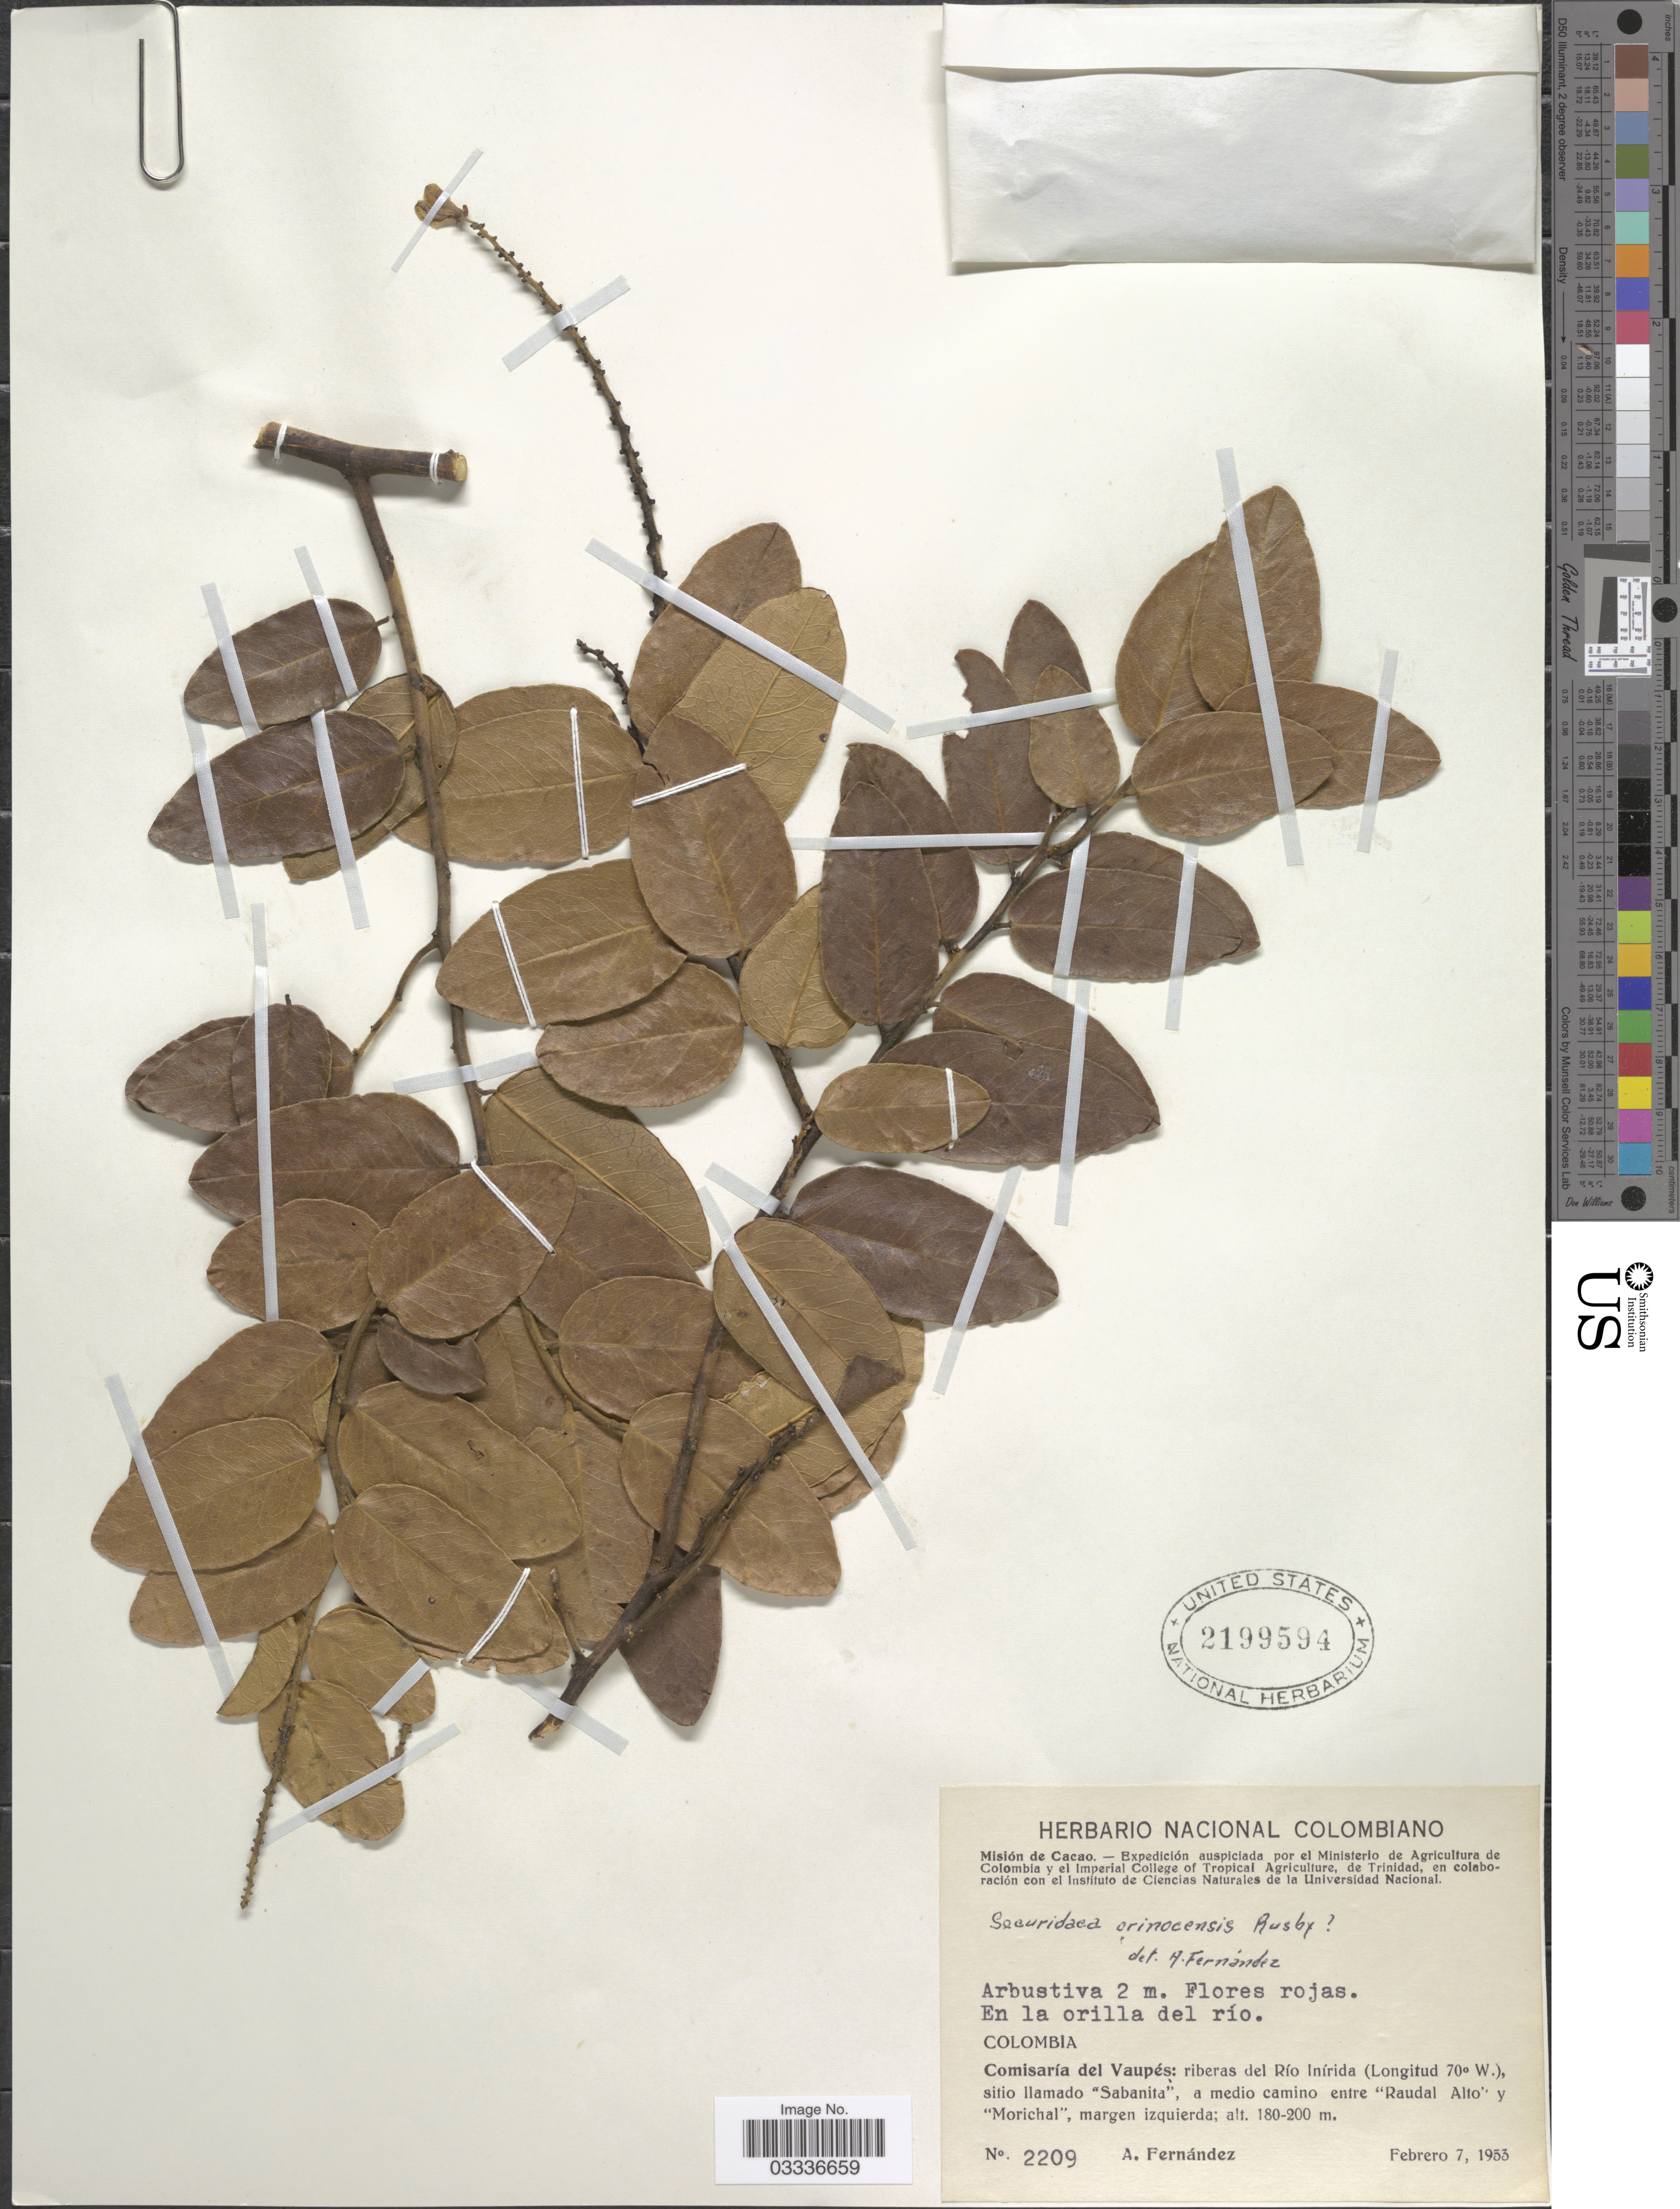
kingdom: Plantae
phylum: Tracheophyta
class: Magnoliopsida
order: Fabales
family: Polygalaceae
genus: Securidaca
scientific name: Securidaca sp.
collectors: A. Fernández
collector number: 2209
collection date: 1953-02-07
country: Colombia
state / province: Vaupés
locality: Comisaría del Vaupés: riberas del Río Inírada sitio llamado "Sabanita", a medio camino entre "Raudal Alto" y "Morichal".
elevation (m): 180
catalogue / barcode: US 2199594